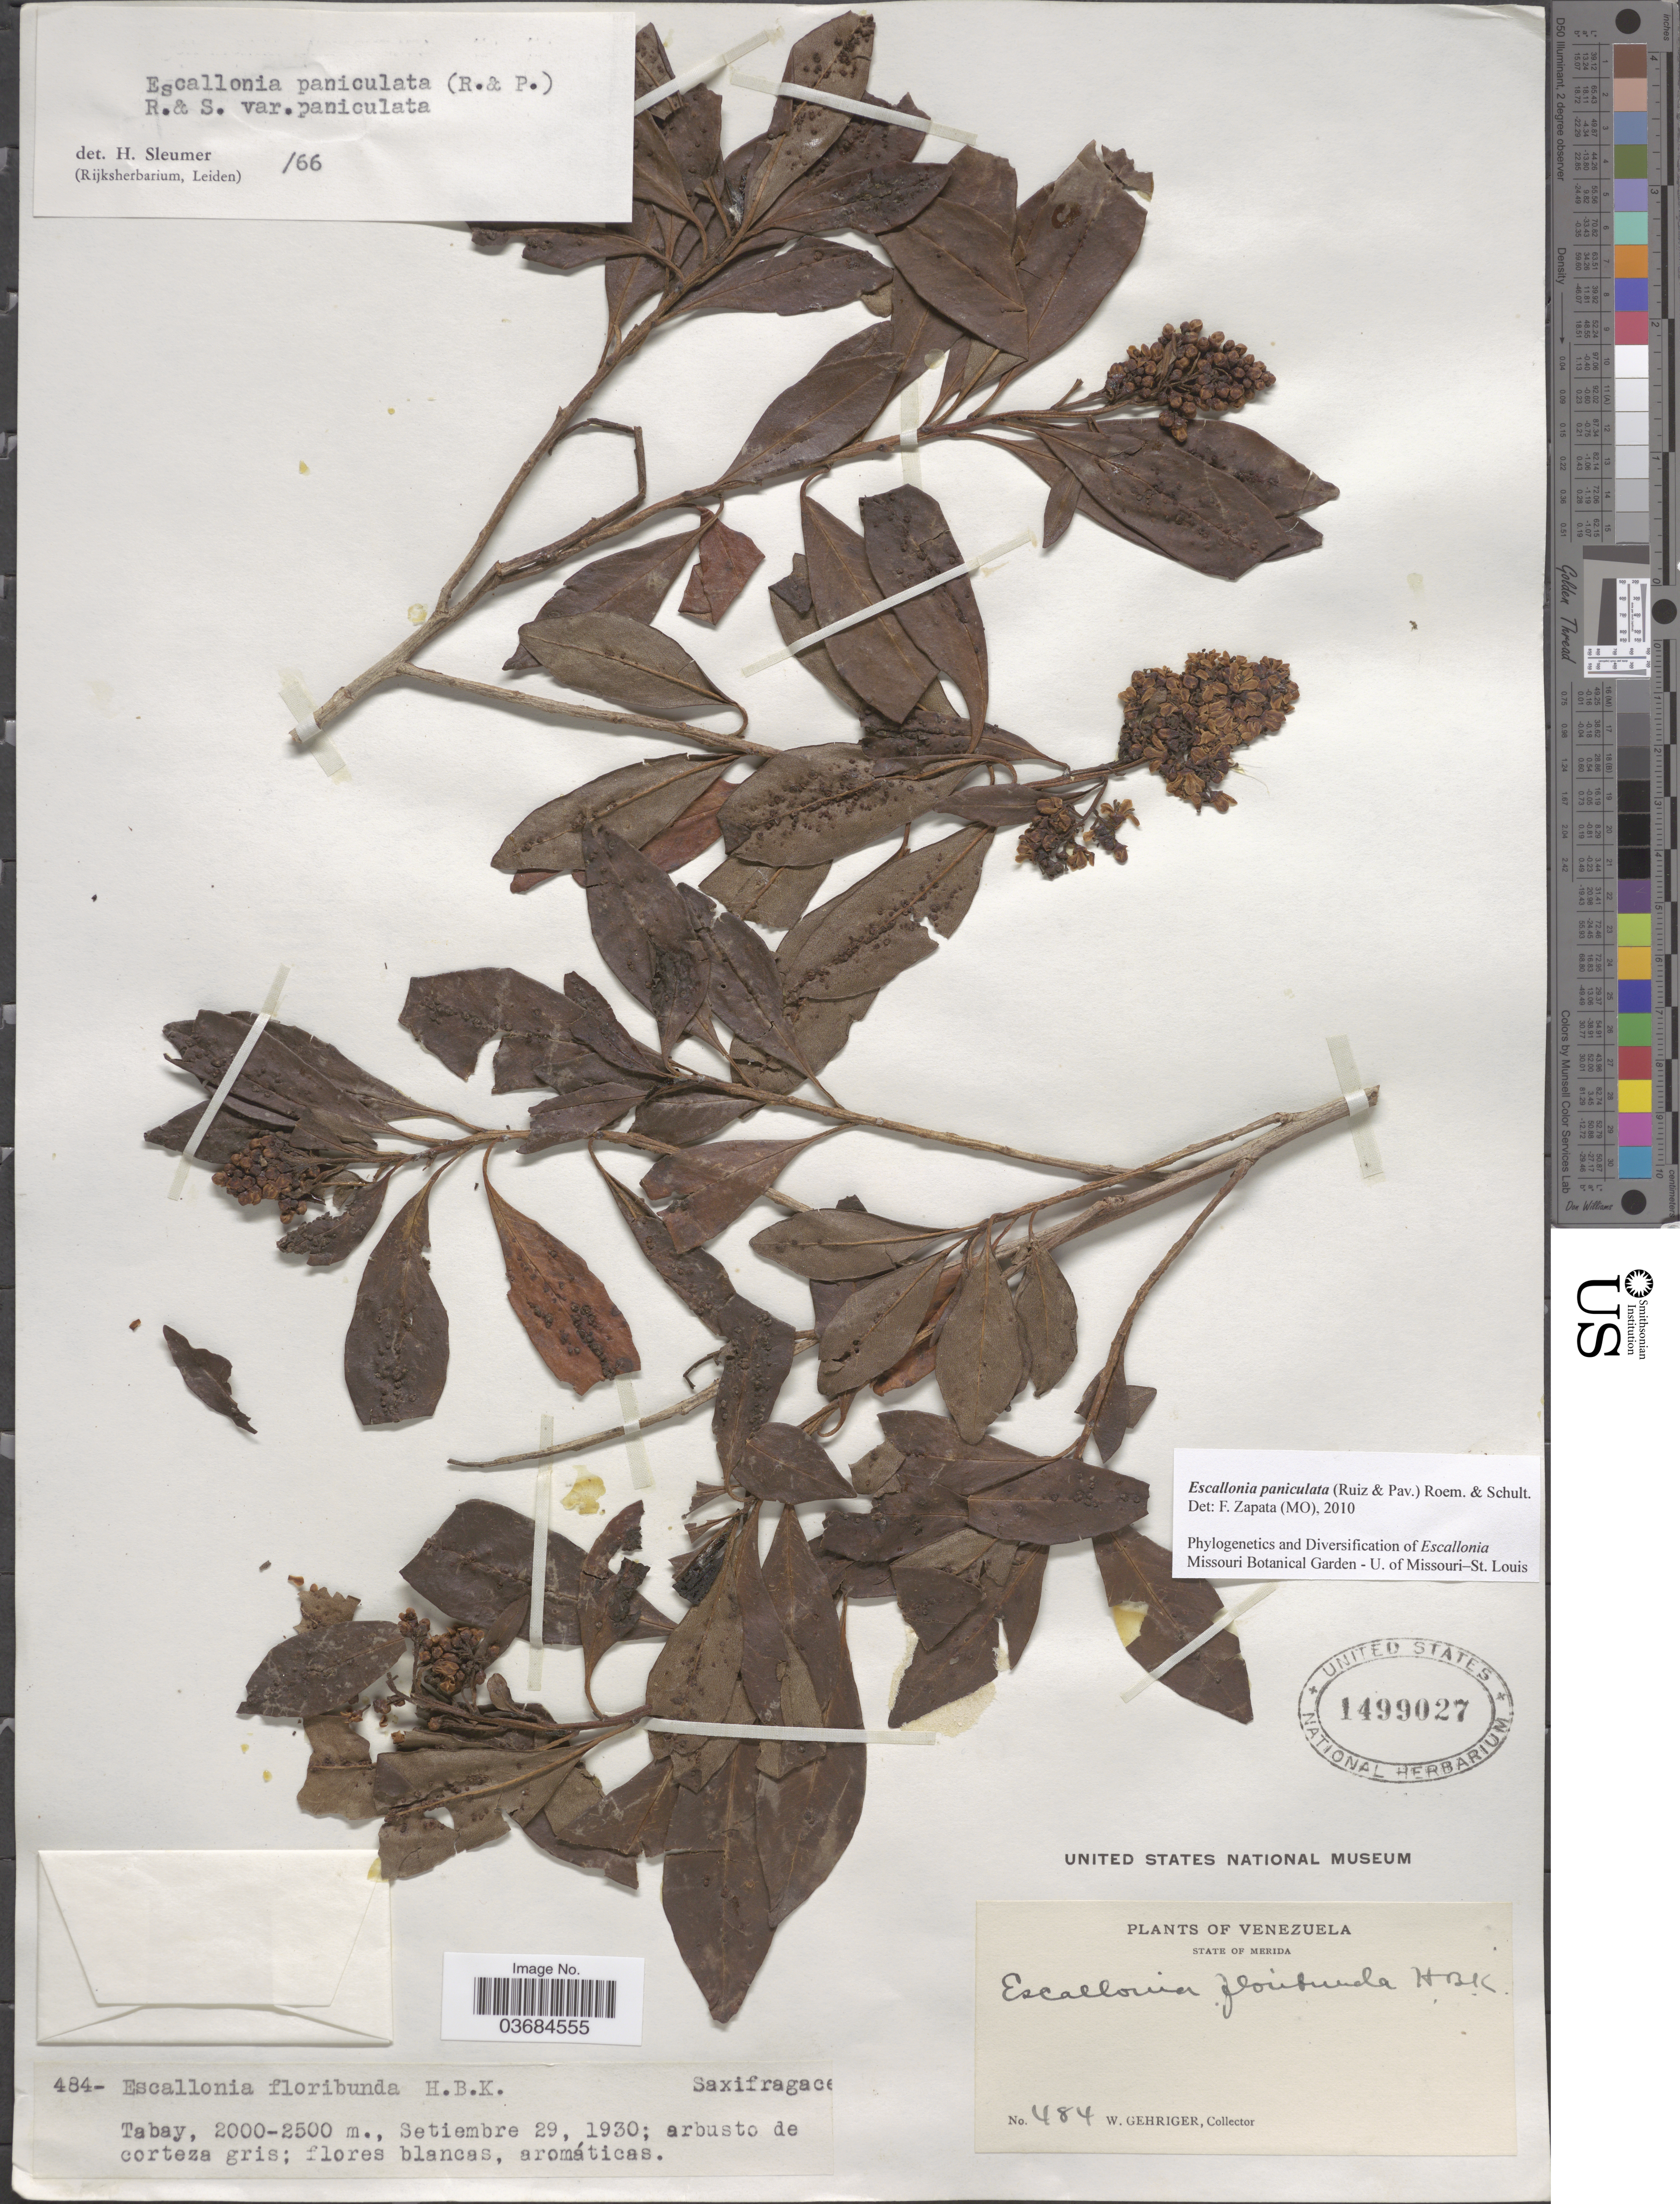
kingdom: Plantae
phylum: Tracheophyta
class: Magnoliopsida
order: Escalloniales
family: Escalloniaceae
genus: Escallonia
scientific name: Escallonia paniculata var. paniculata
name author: (Ruiz & Pav.) Roem. & Schult.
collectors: W. Gehriger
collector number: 484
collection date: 1930-09-29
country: Venezuela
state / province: Merida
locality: Tabay.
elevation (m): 2000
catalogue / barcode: US 1499027